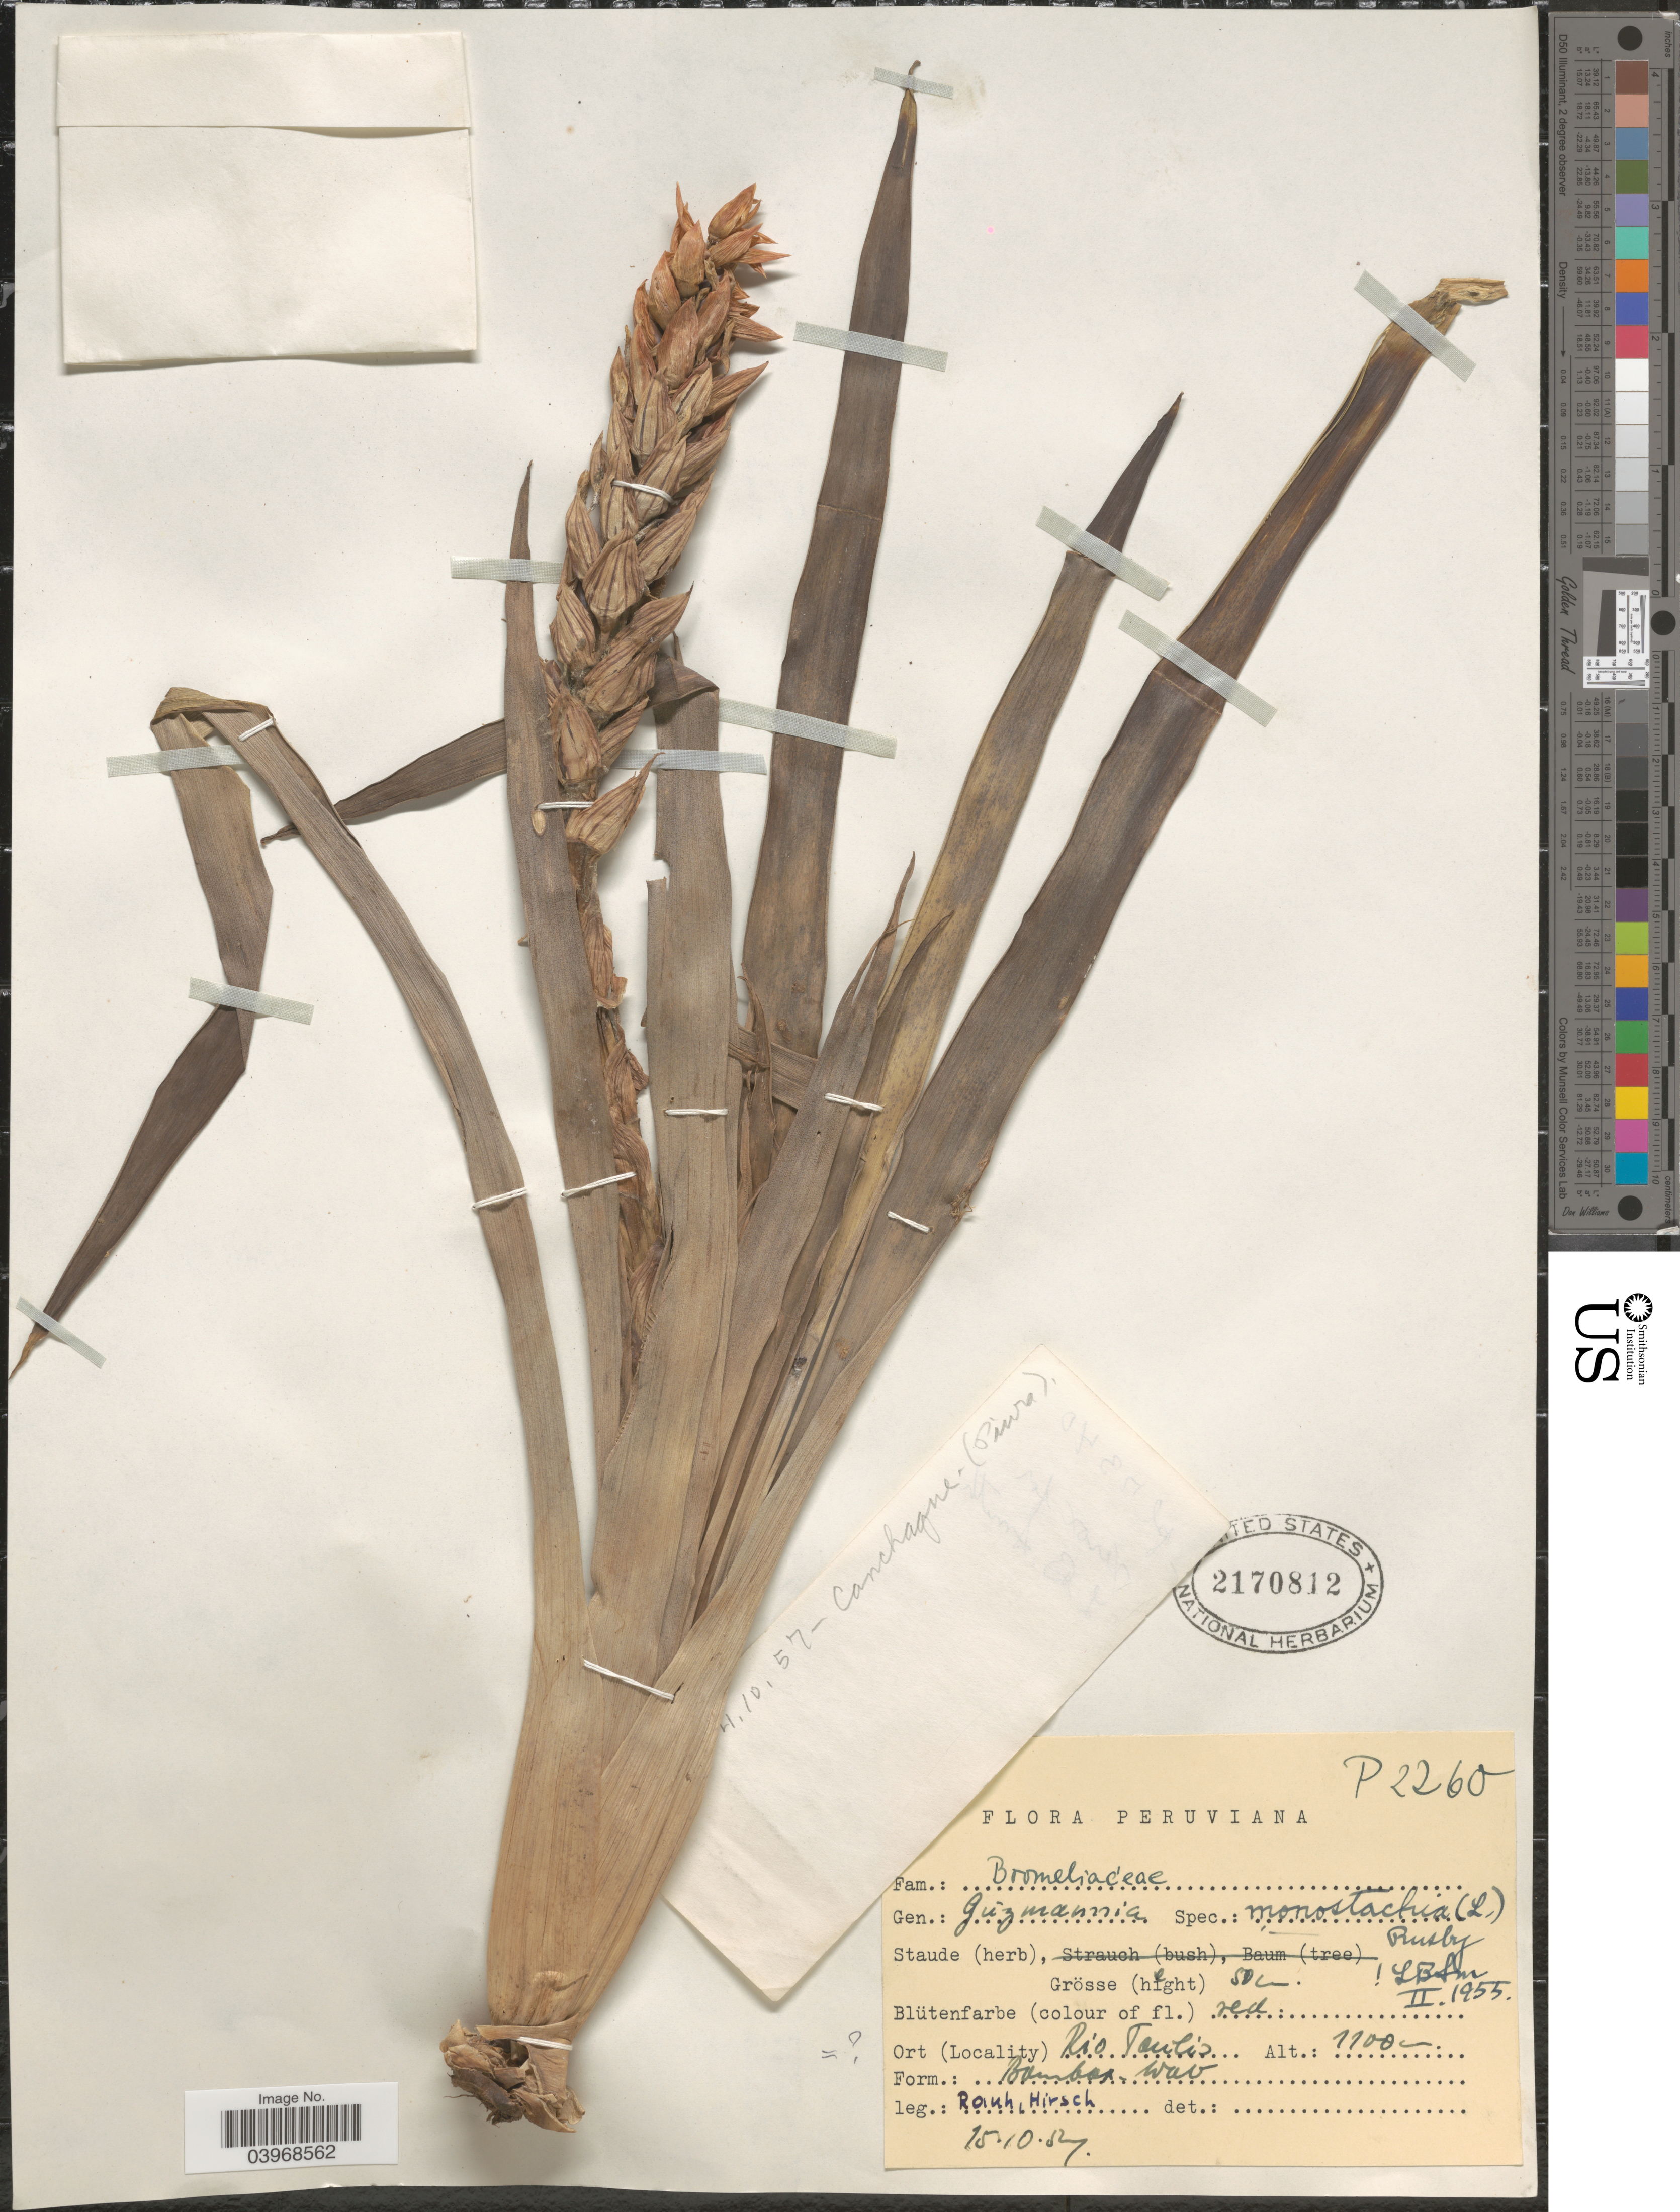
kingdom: Plantae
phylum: Tracheophyta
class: Liliopsida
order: Poales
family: Bromeliaceae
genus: Guzmania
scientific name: Guzmania monostachia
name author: (L.) Rusby ex Mez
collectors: -. Rauh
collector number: P2260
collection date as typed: Transcribed d/m/y: 15/10/87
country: Peru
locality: Río Taulis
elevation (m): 1100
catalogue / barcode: US 2170812